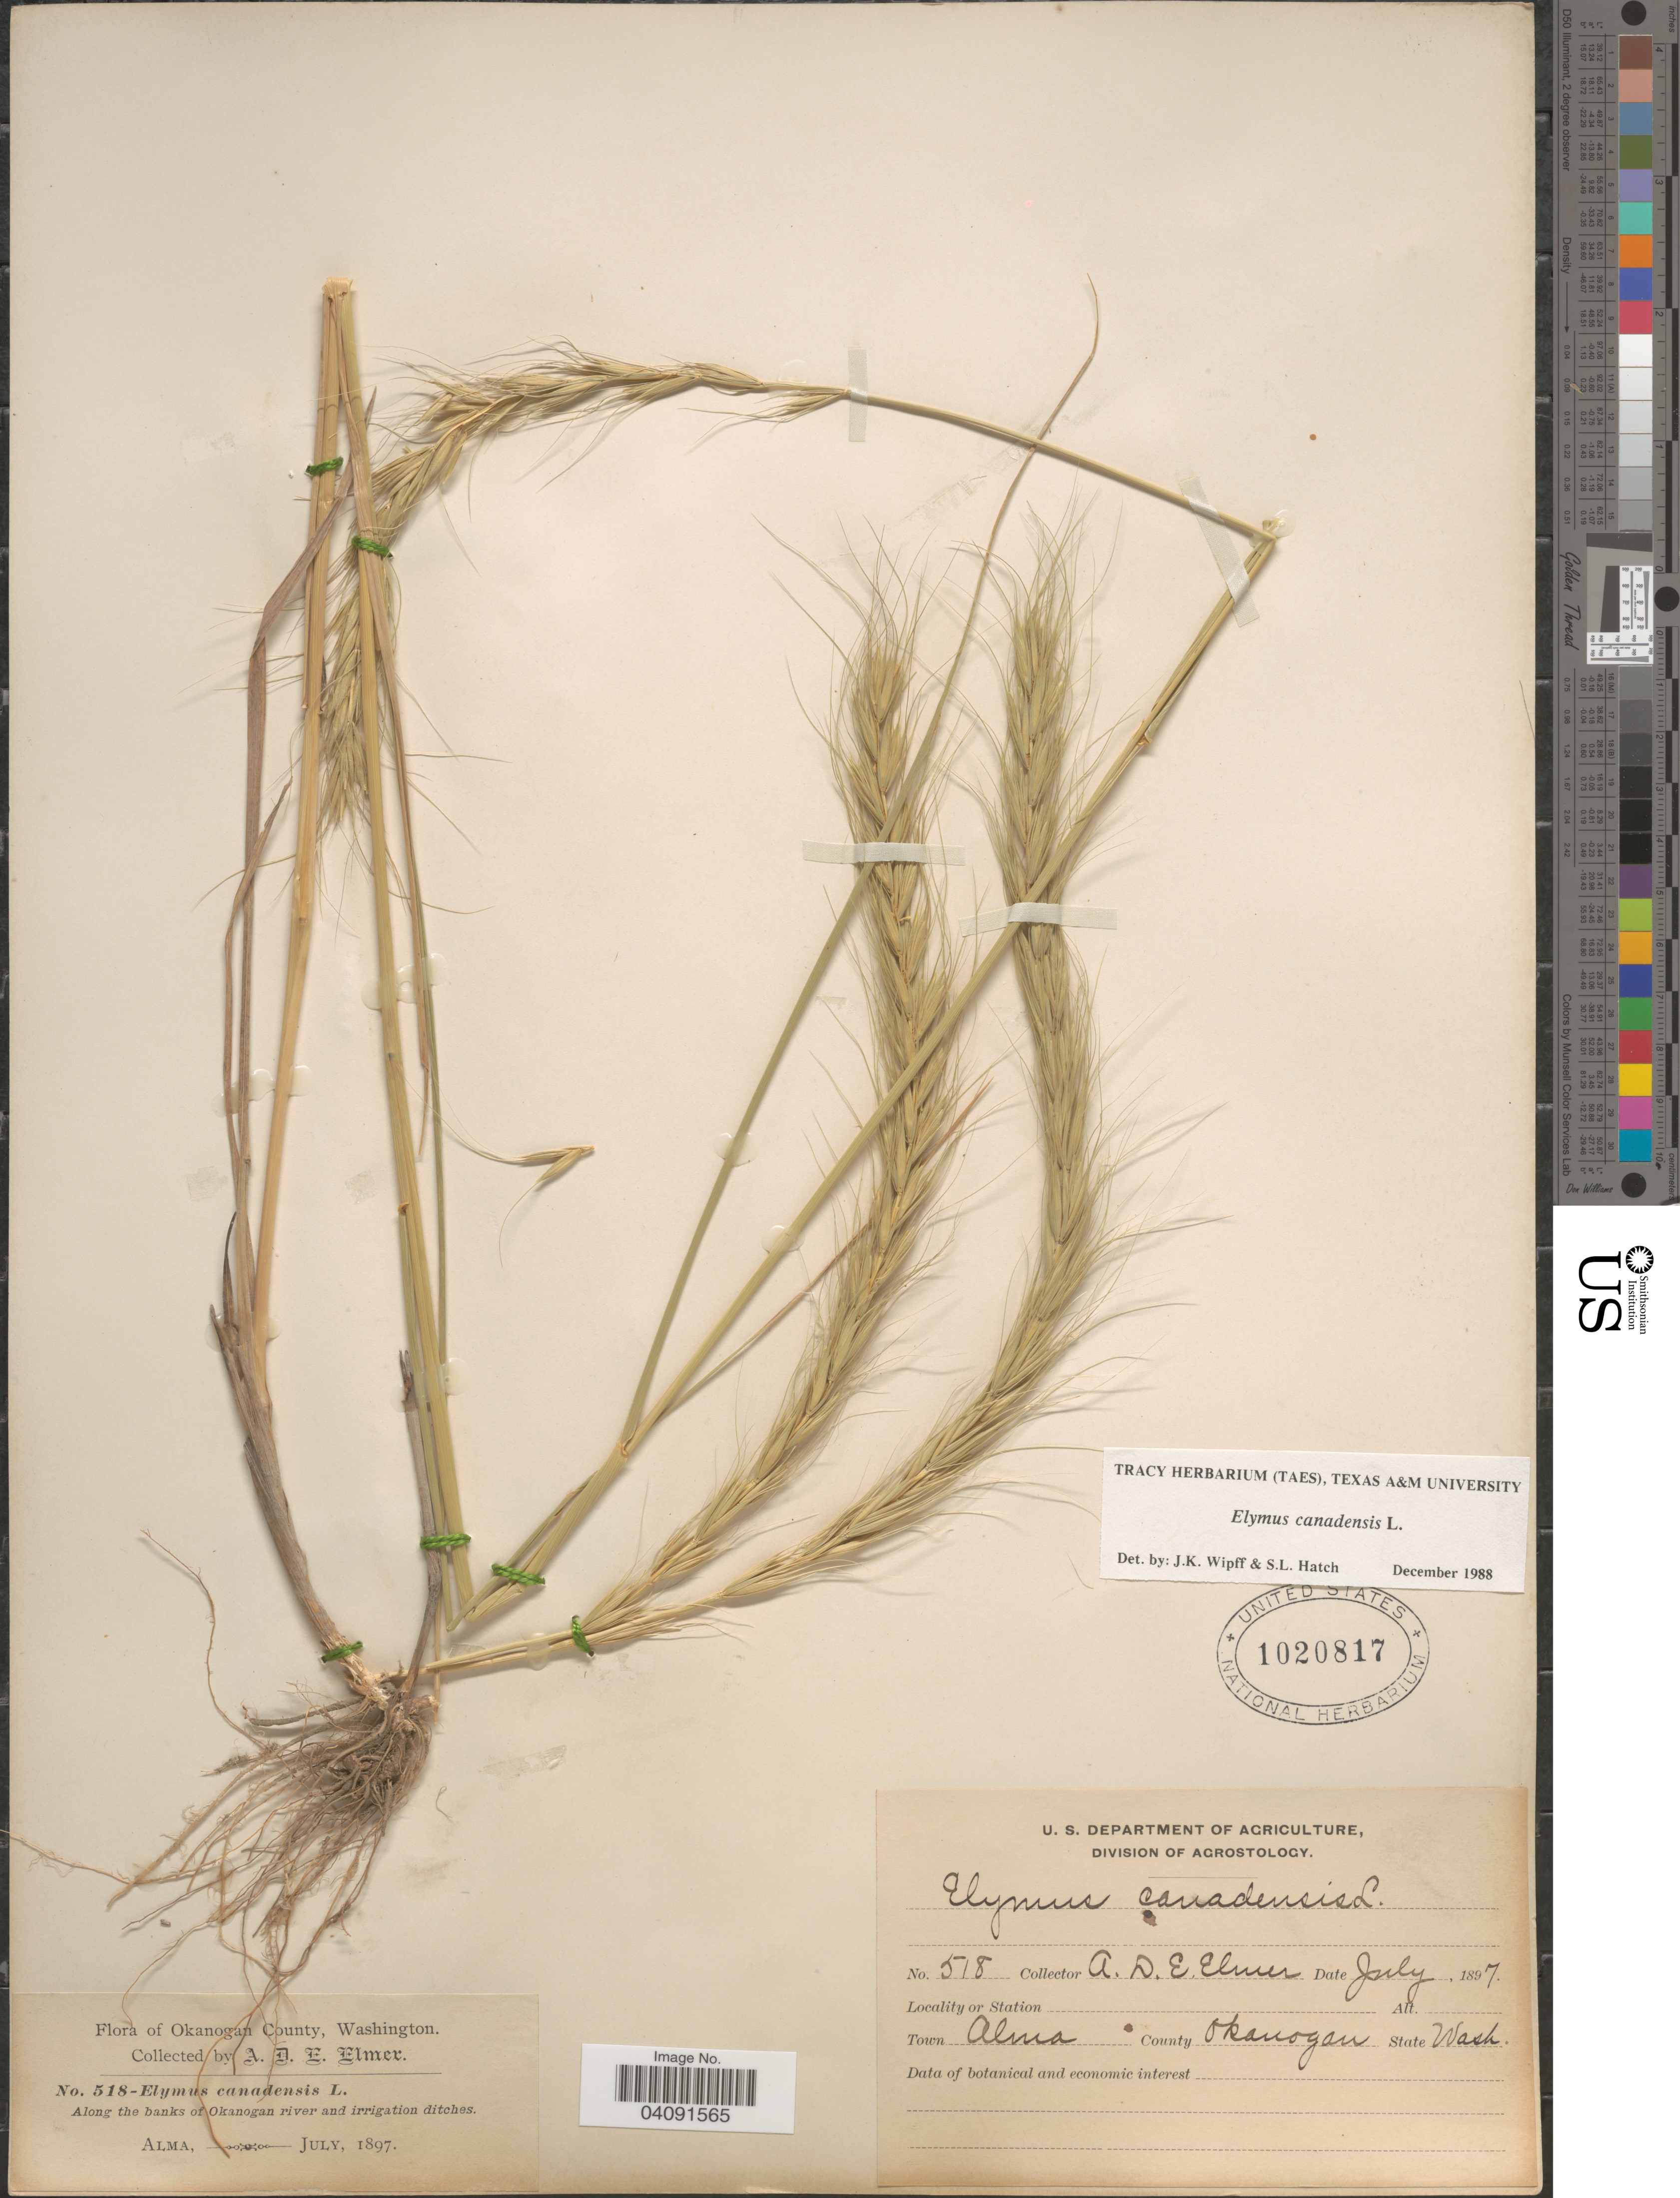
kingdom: Plantae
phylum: Tracheophyta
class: Liliopsida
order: Poales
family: Poaceae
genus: Elymus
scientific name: Elymus canadensis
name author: L.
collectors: A. D. E. Elmer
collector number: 518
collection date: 1897-07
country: United States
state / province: Washington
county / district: Okanogan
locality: Okanogan County. Along the banks of Okanogan river and irrigation ditches. Town Alma.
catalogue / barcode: US 1020817